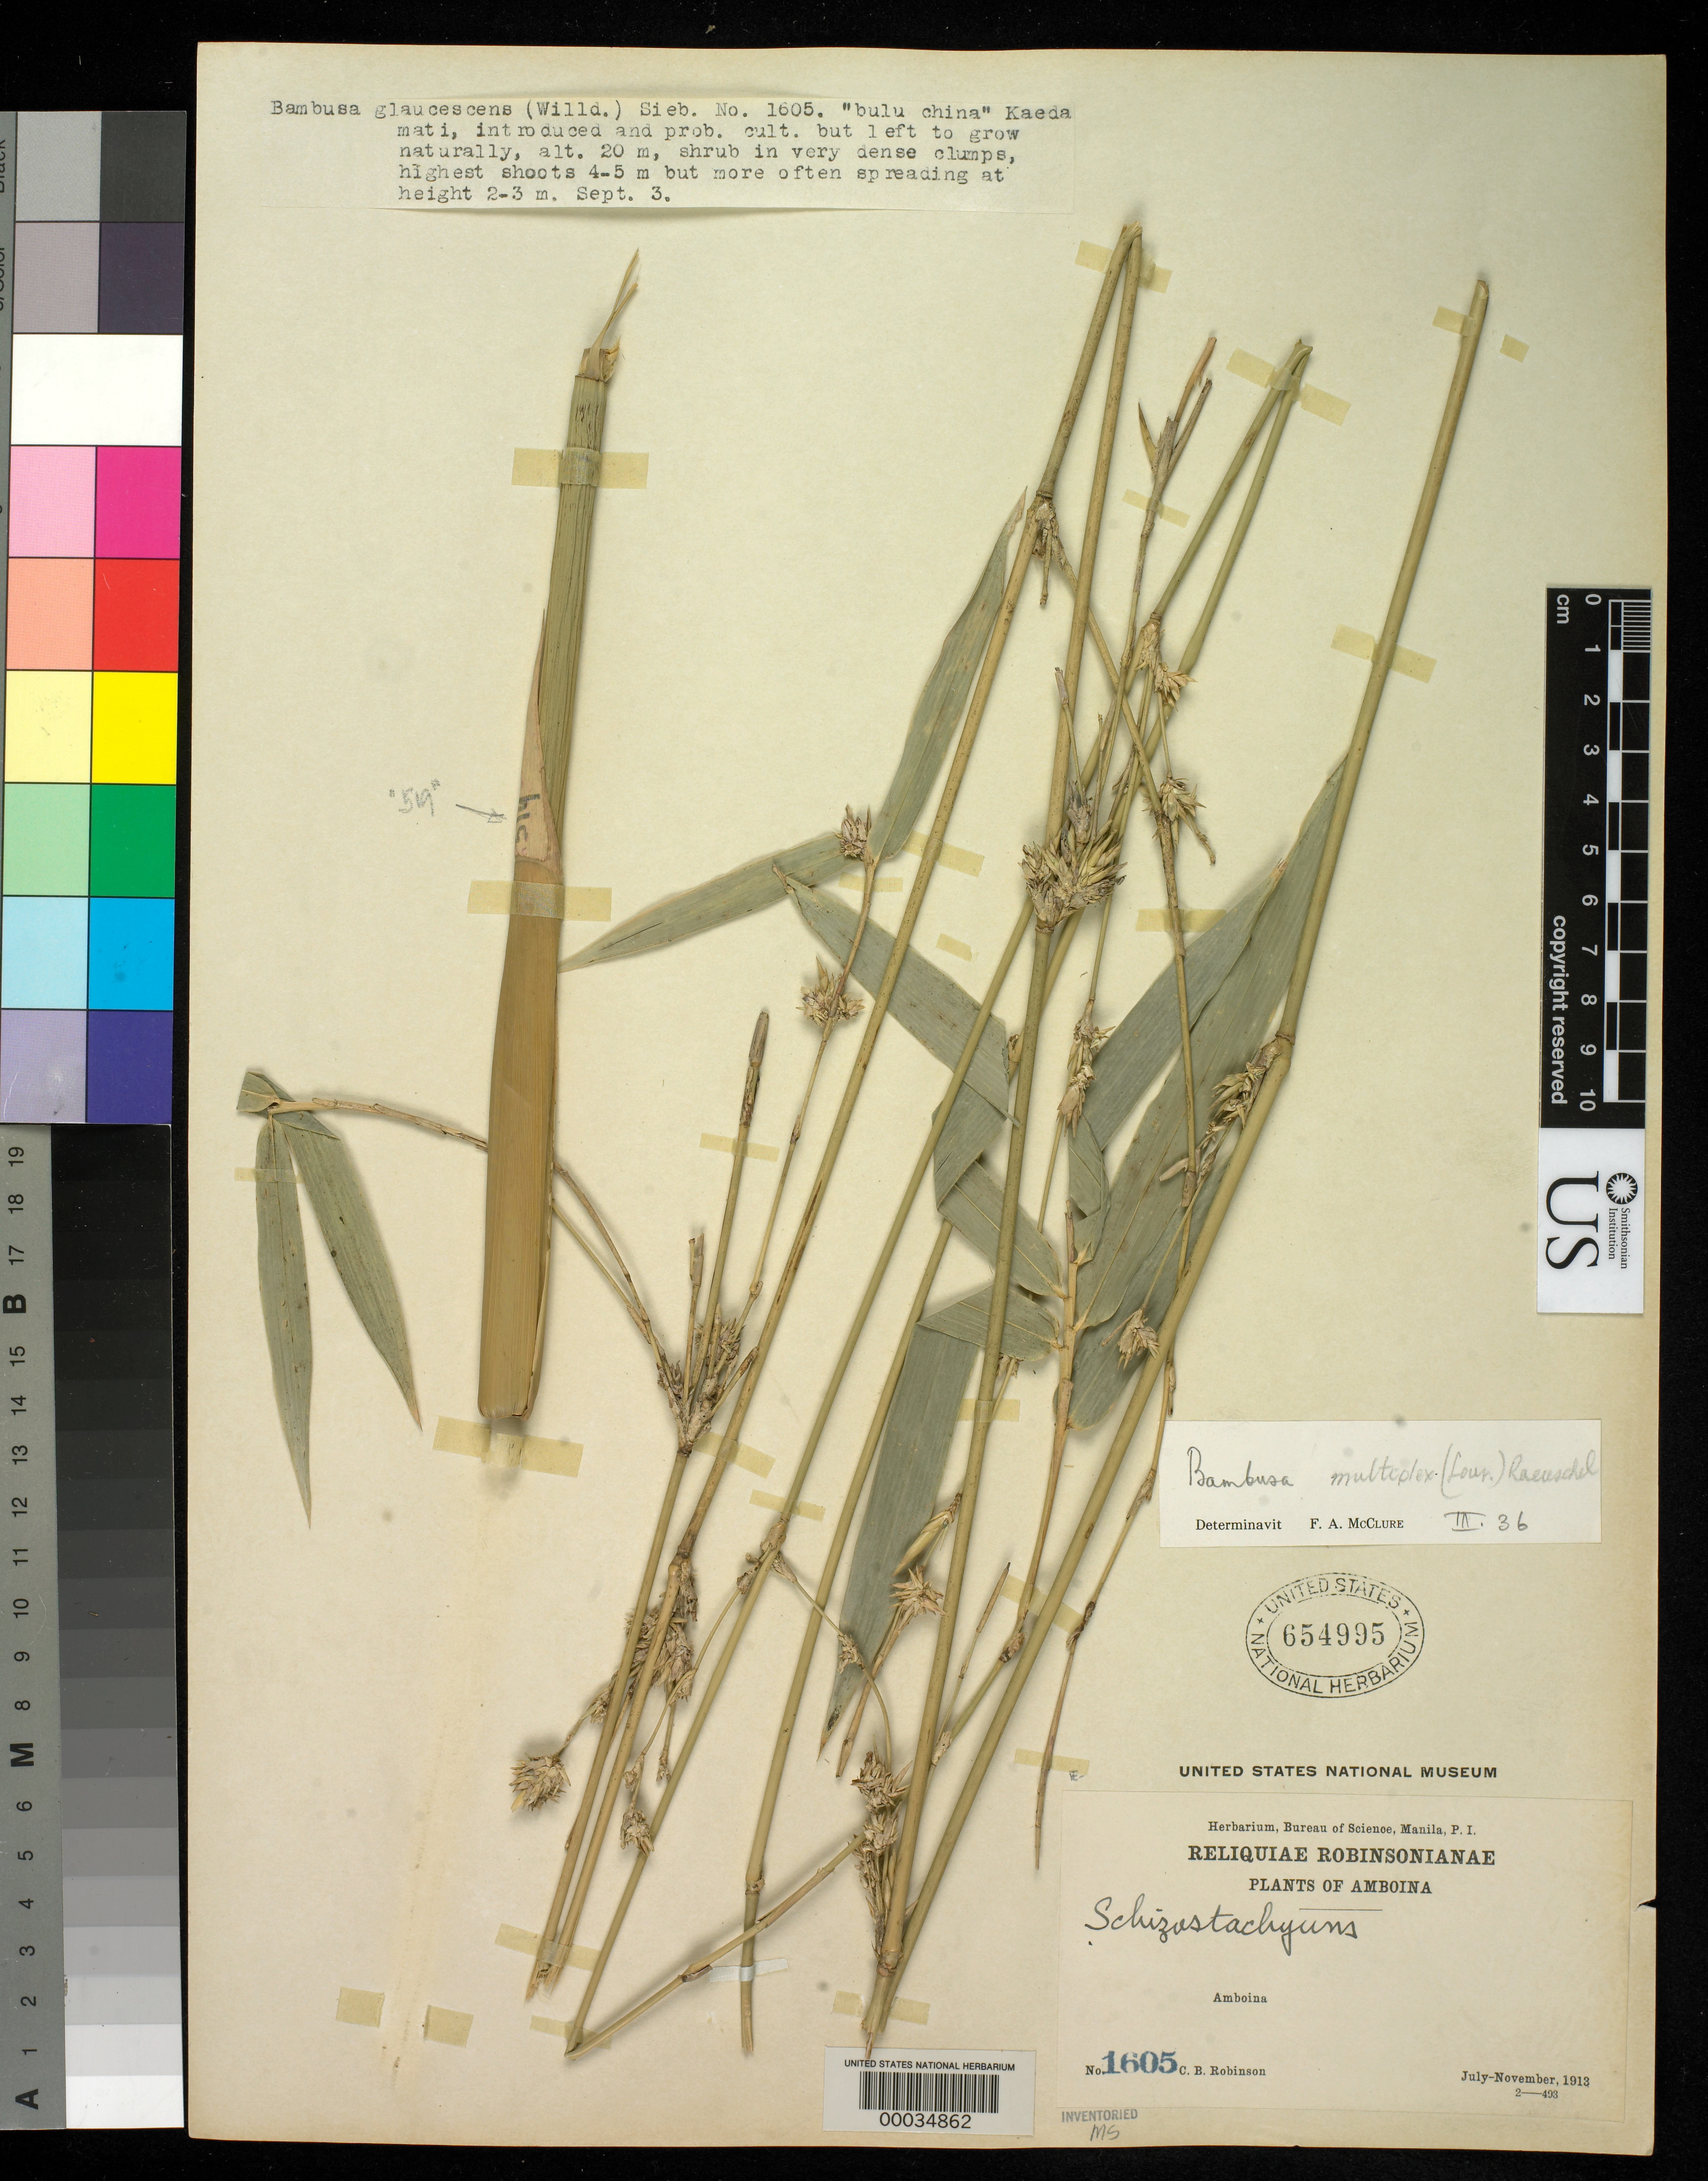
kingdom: Plantae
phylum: Tracheophyta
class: Liliopsida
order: Poales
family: Poaceae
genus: Bambusa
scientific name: Bambusa multiplex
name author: (Lour.) Raeusch. ex Schult. & Schult. f.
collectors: C. Robinson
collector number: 1605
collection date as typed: Jul 1913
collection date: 1913-07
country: Indonesia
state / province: Maluku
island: Amboina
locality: Amboina [Moluccas]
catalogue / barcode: US 654995